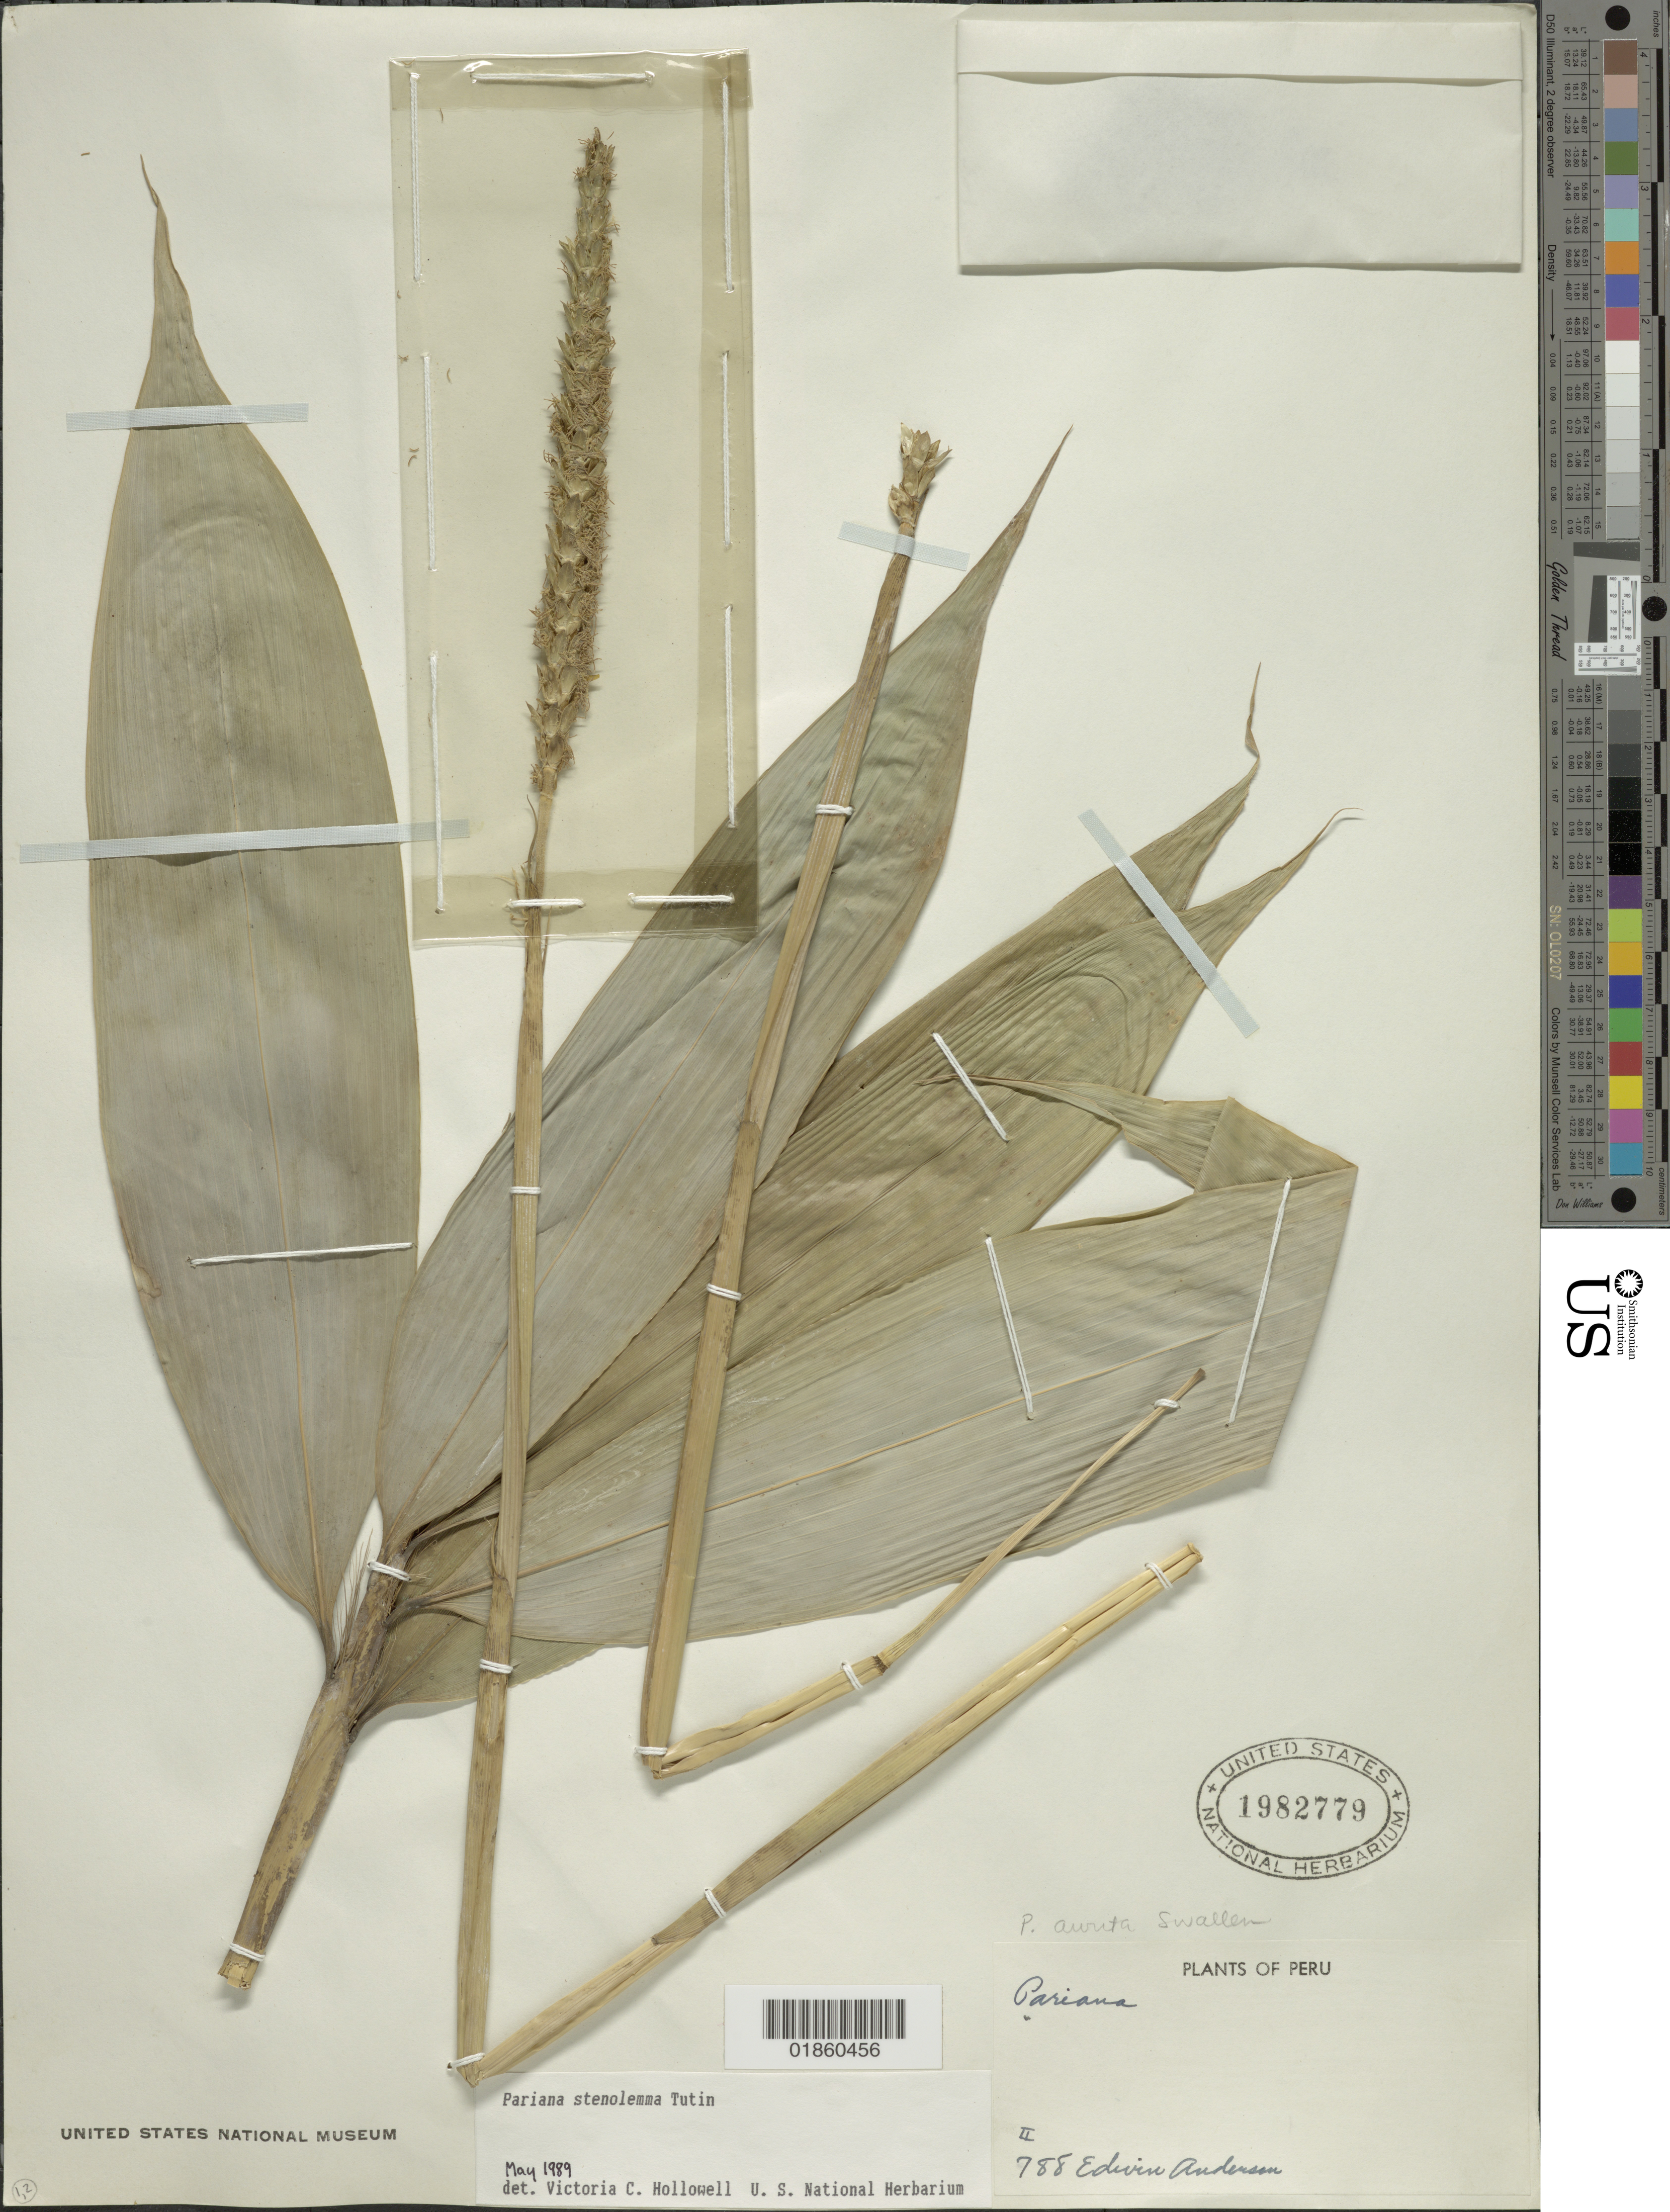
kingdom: Plantae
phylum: Tracheophyta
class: Liliopsida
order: Poales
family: Poaceae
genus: Pariana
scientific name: Pariana stenolemma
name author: Tutin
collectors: E. Anderson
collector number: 788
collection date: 1948-08-16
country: Peru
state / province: Loreto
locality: Huallaga-Lagunas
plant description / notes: Collection event information taken from specimen no. 1982779, which has the same collector and coll. no.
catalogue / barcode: US 1982779